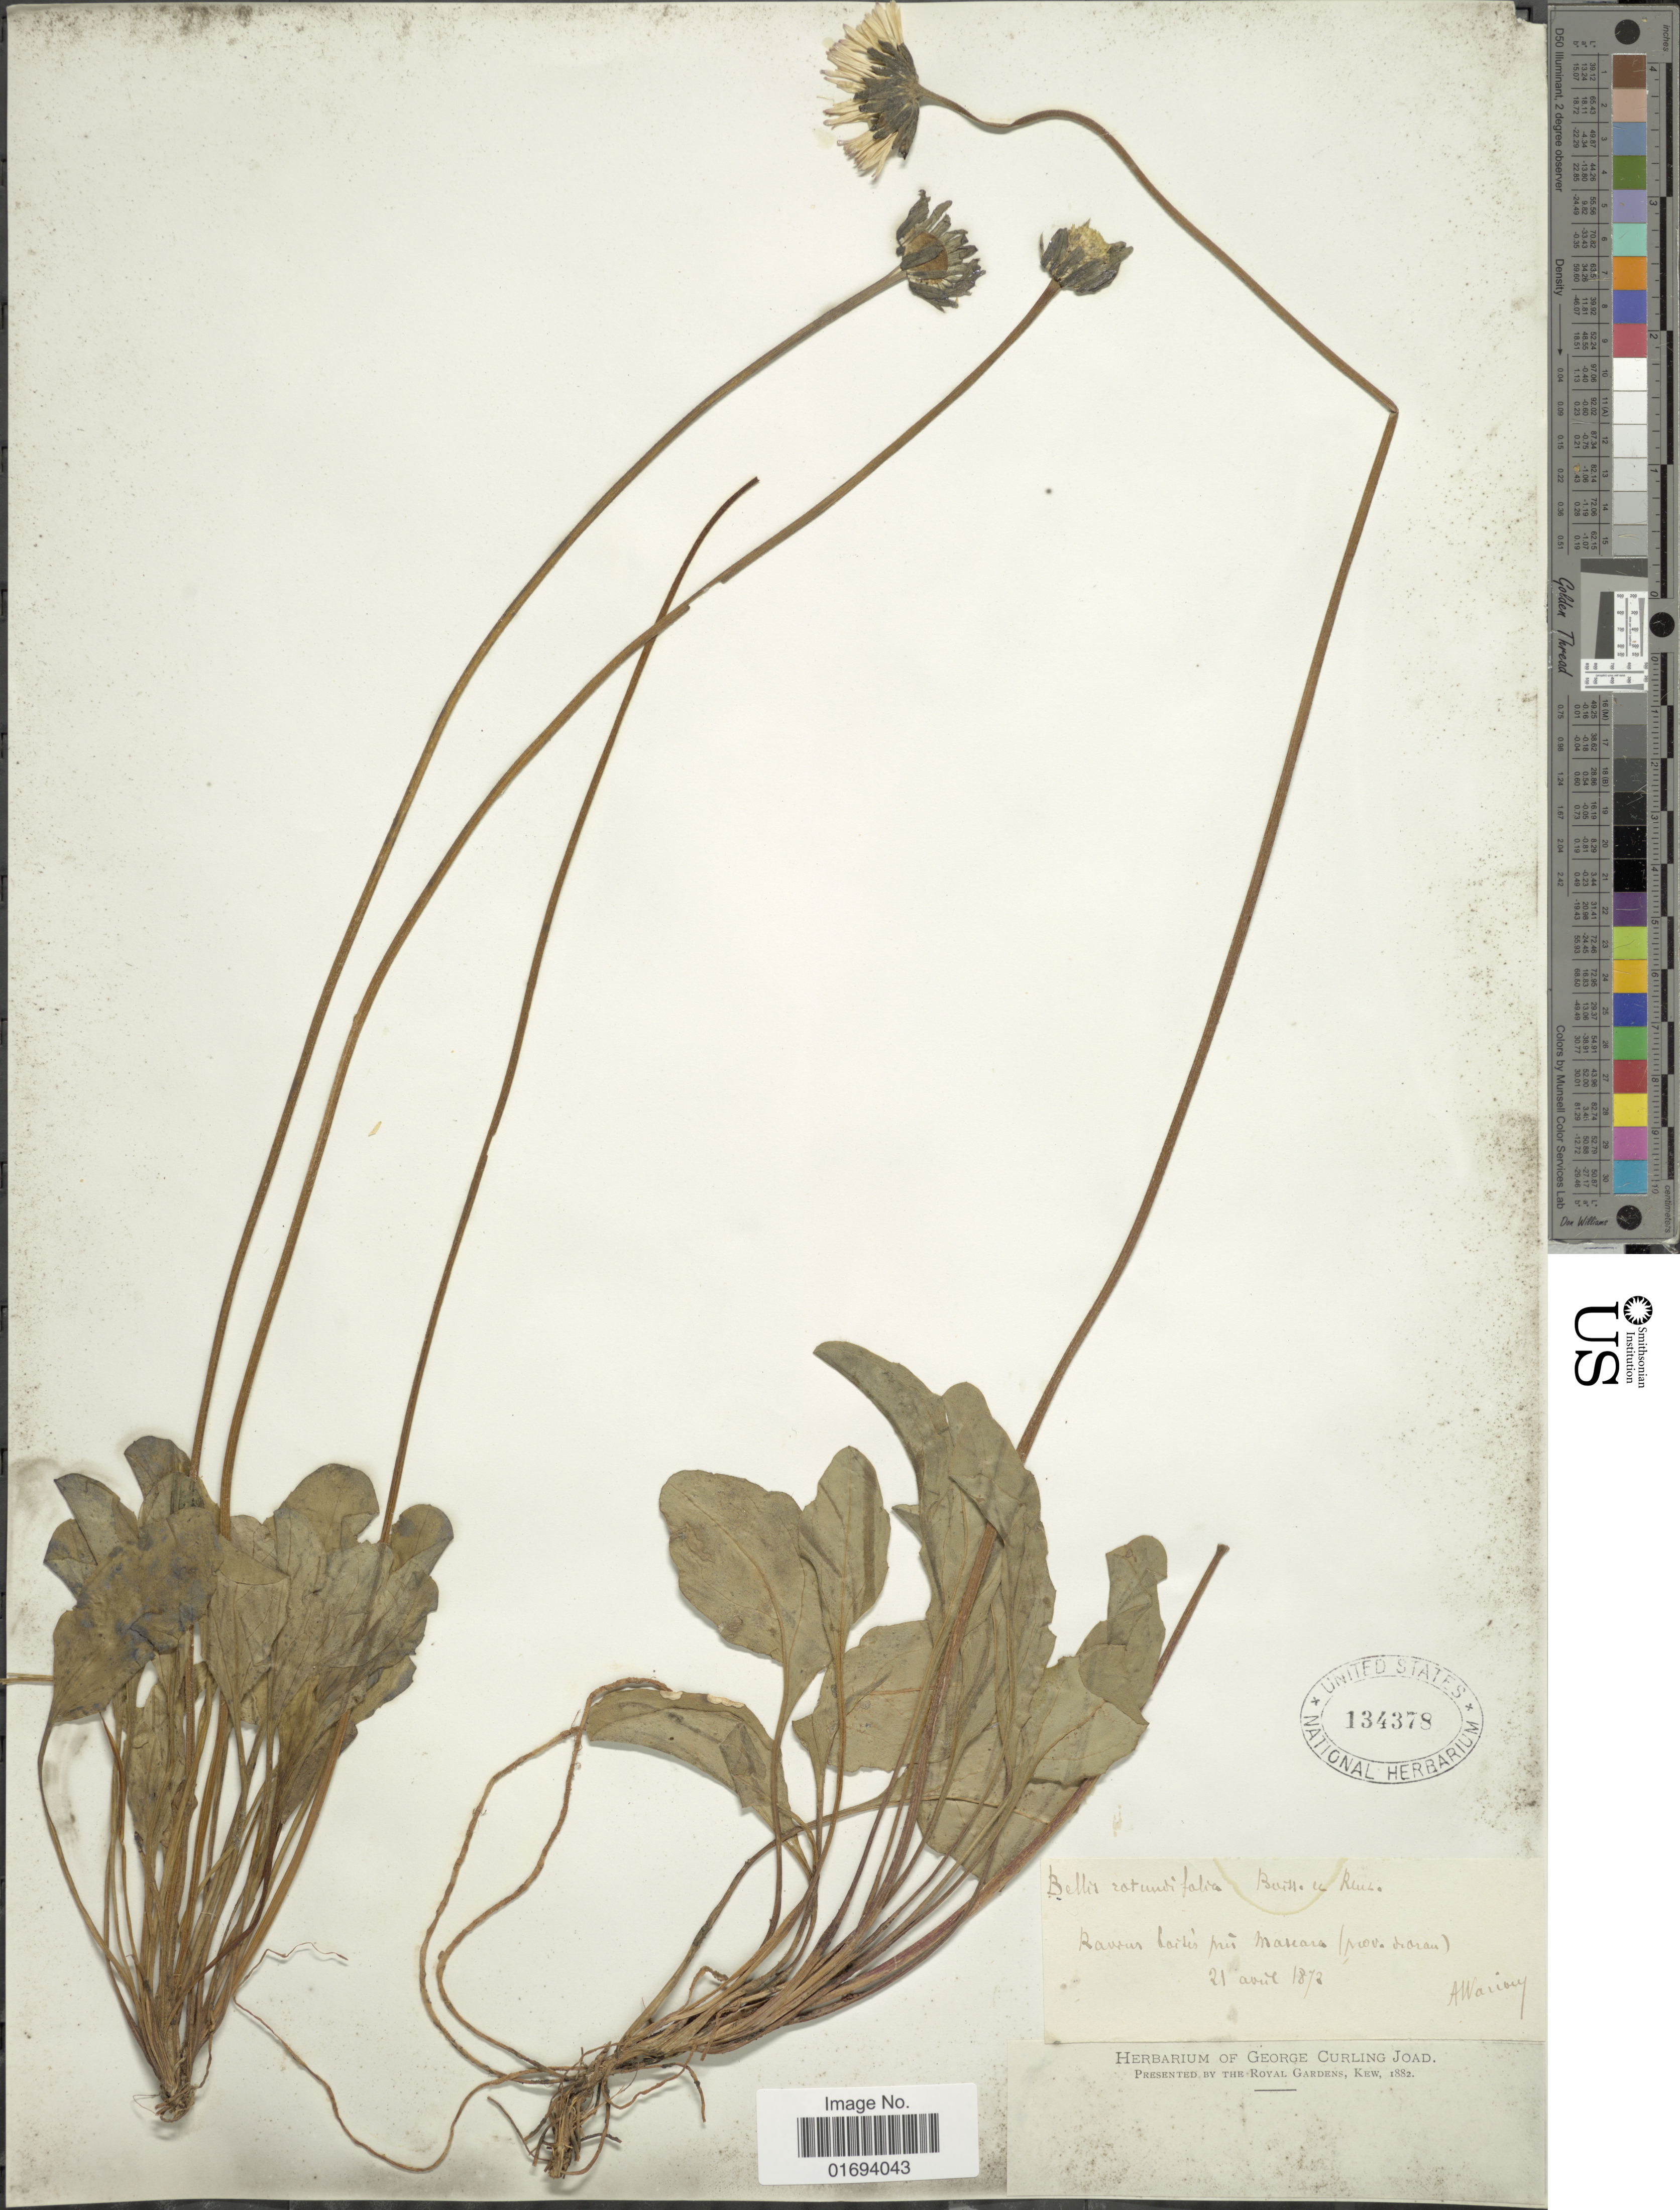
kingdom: Plantae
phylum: Tracheophyta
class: Magnoliopsida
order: Asterales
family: Asteraceae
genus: Bellis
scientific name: Bellis rotundifolia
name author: (Desf.) Boiss. & Reut.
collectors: A. Warion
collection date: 1872-04-21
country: Algeria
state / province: Muaskar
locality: Baurus Loites pres Mascara (prov. Morau)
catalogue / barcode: US 134378